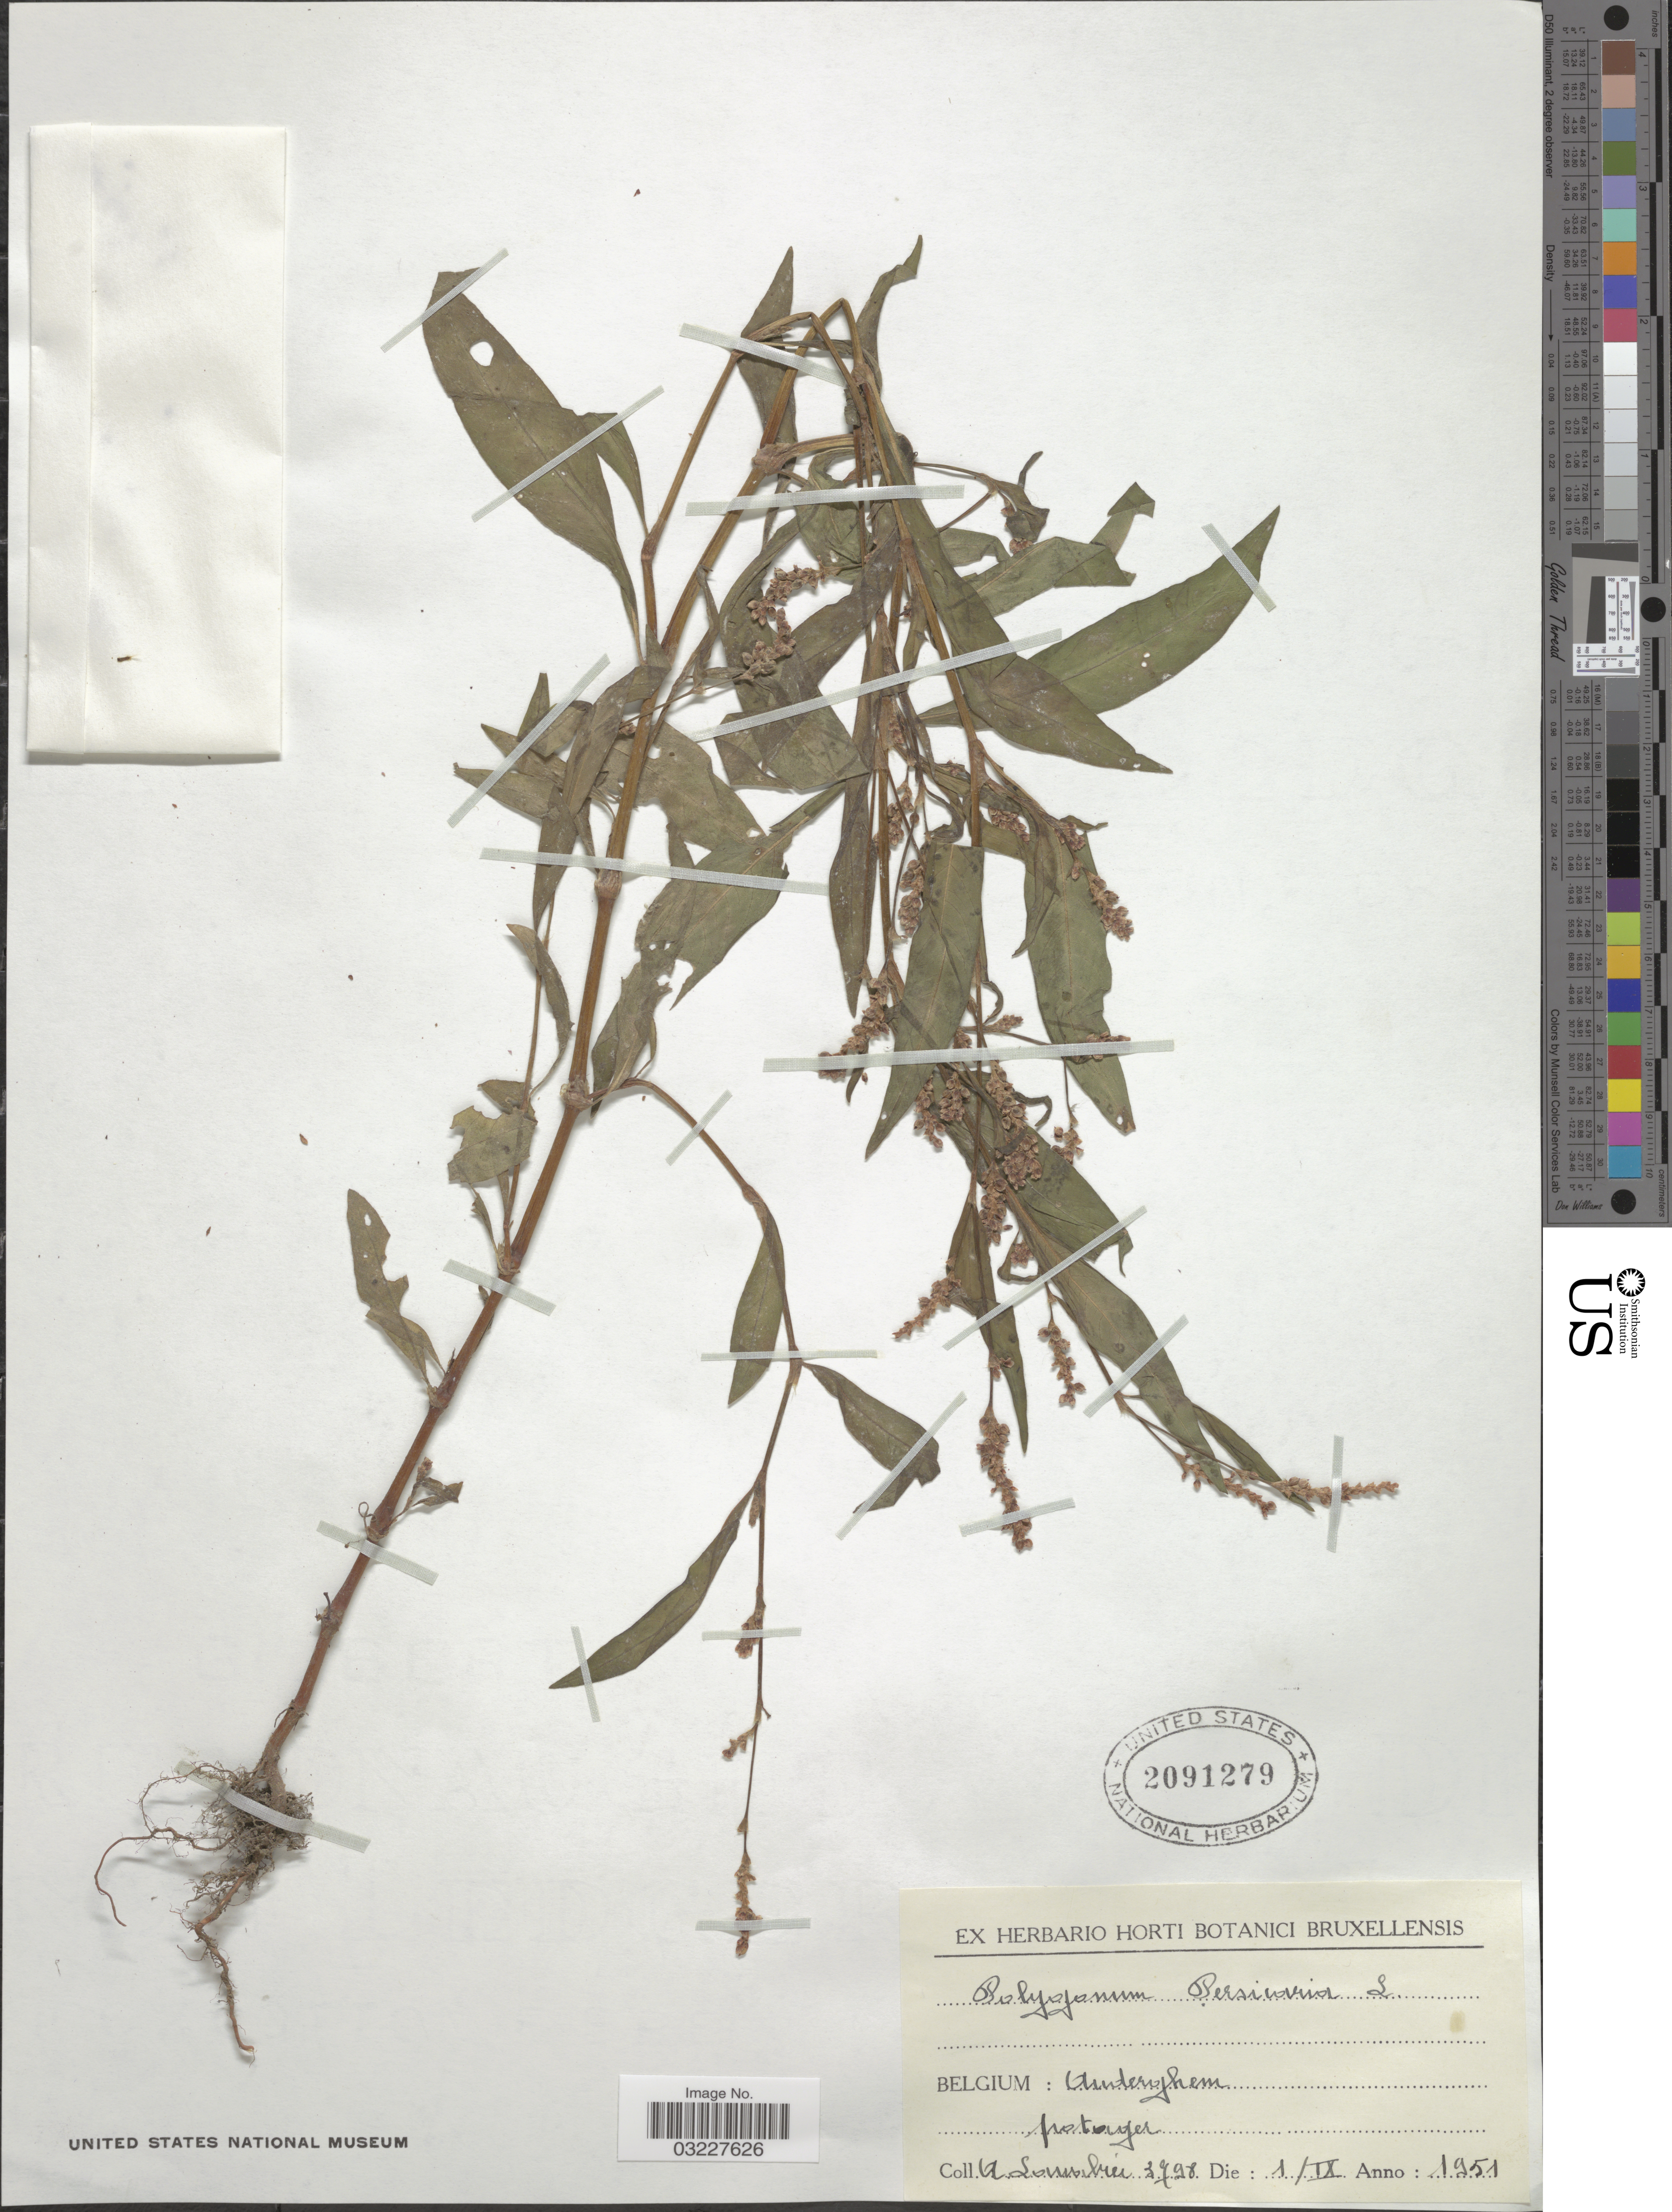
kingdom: Plantae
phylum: Tracheophyta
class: Magnoliopsida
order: Caryophyllales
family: Polygonaceae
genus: Polygonum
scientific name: Polygonum persicaria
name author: L.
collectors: A. G. Lawalrée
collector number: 3798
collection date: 1951-09-01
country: Belgium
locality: Auderghem.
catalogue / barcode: US 2091279